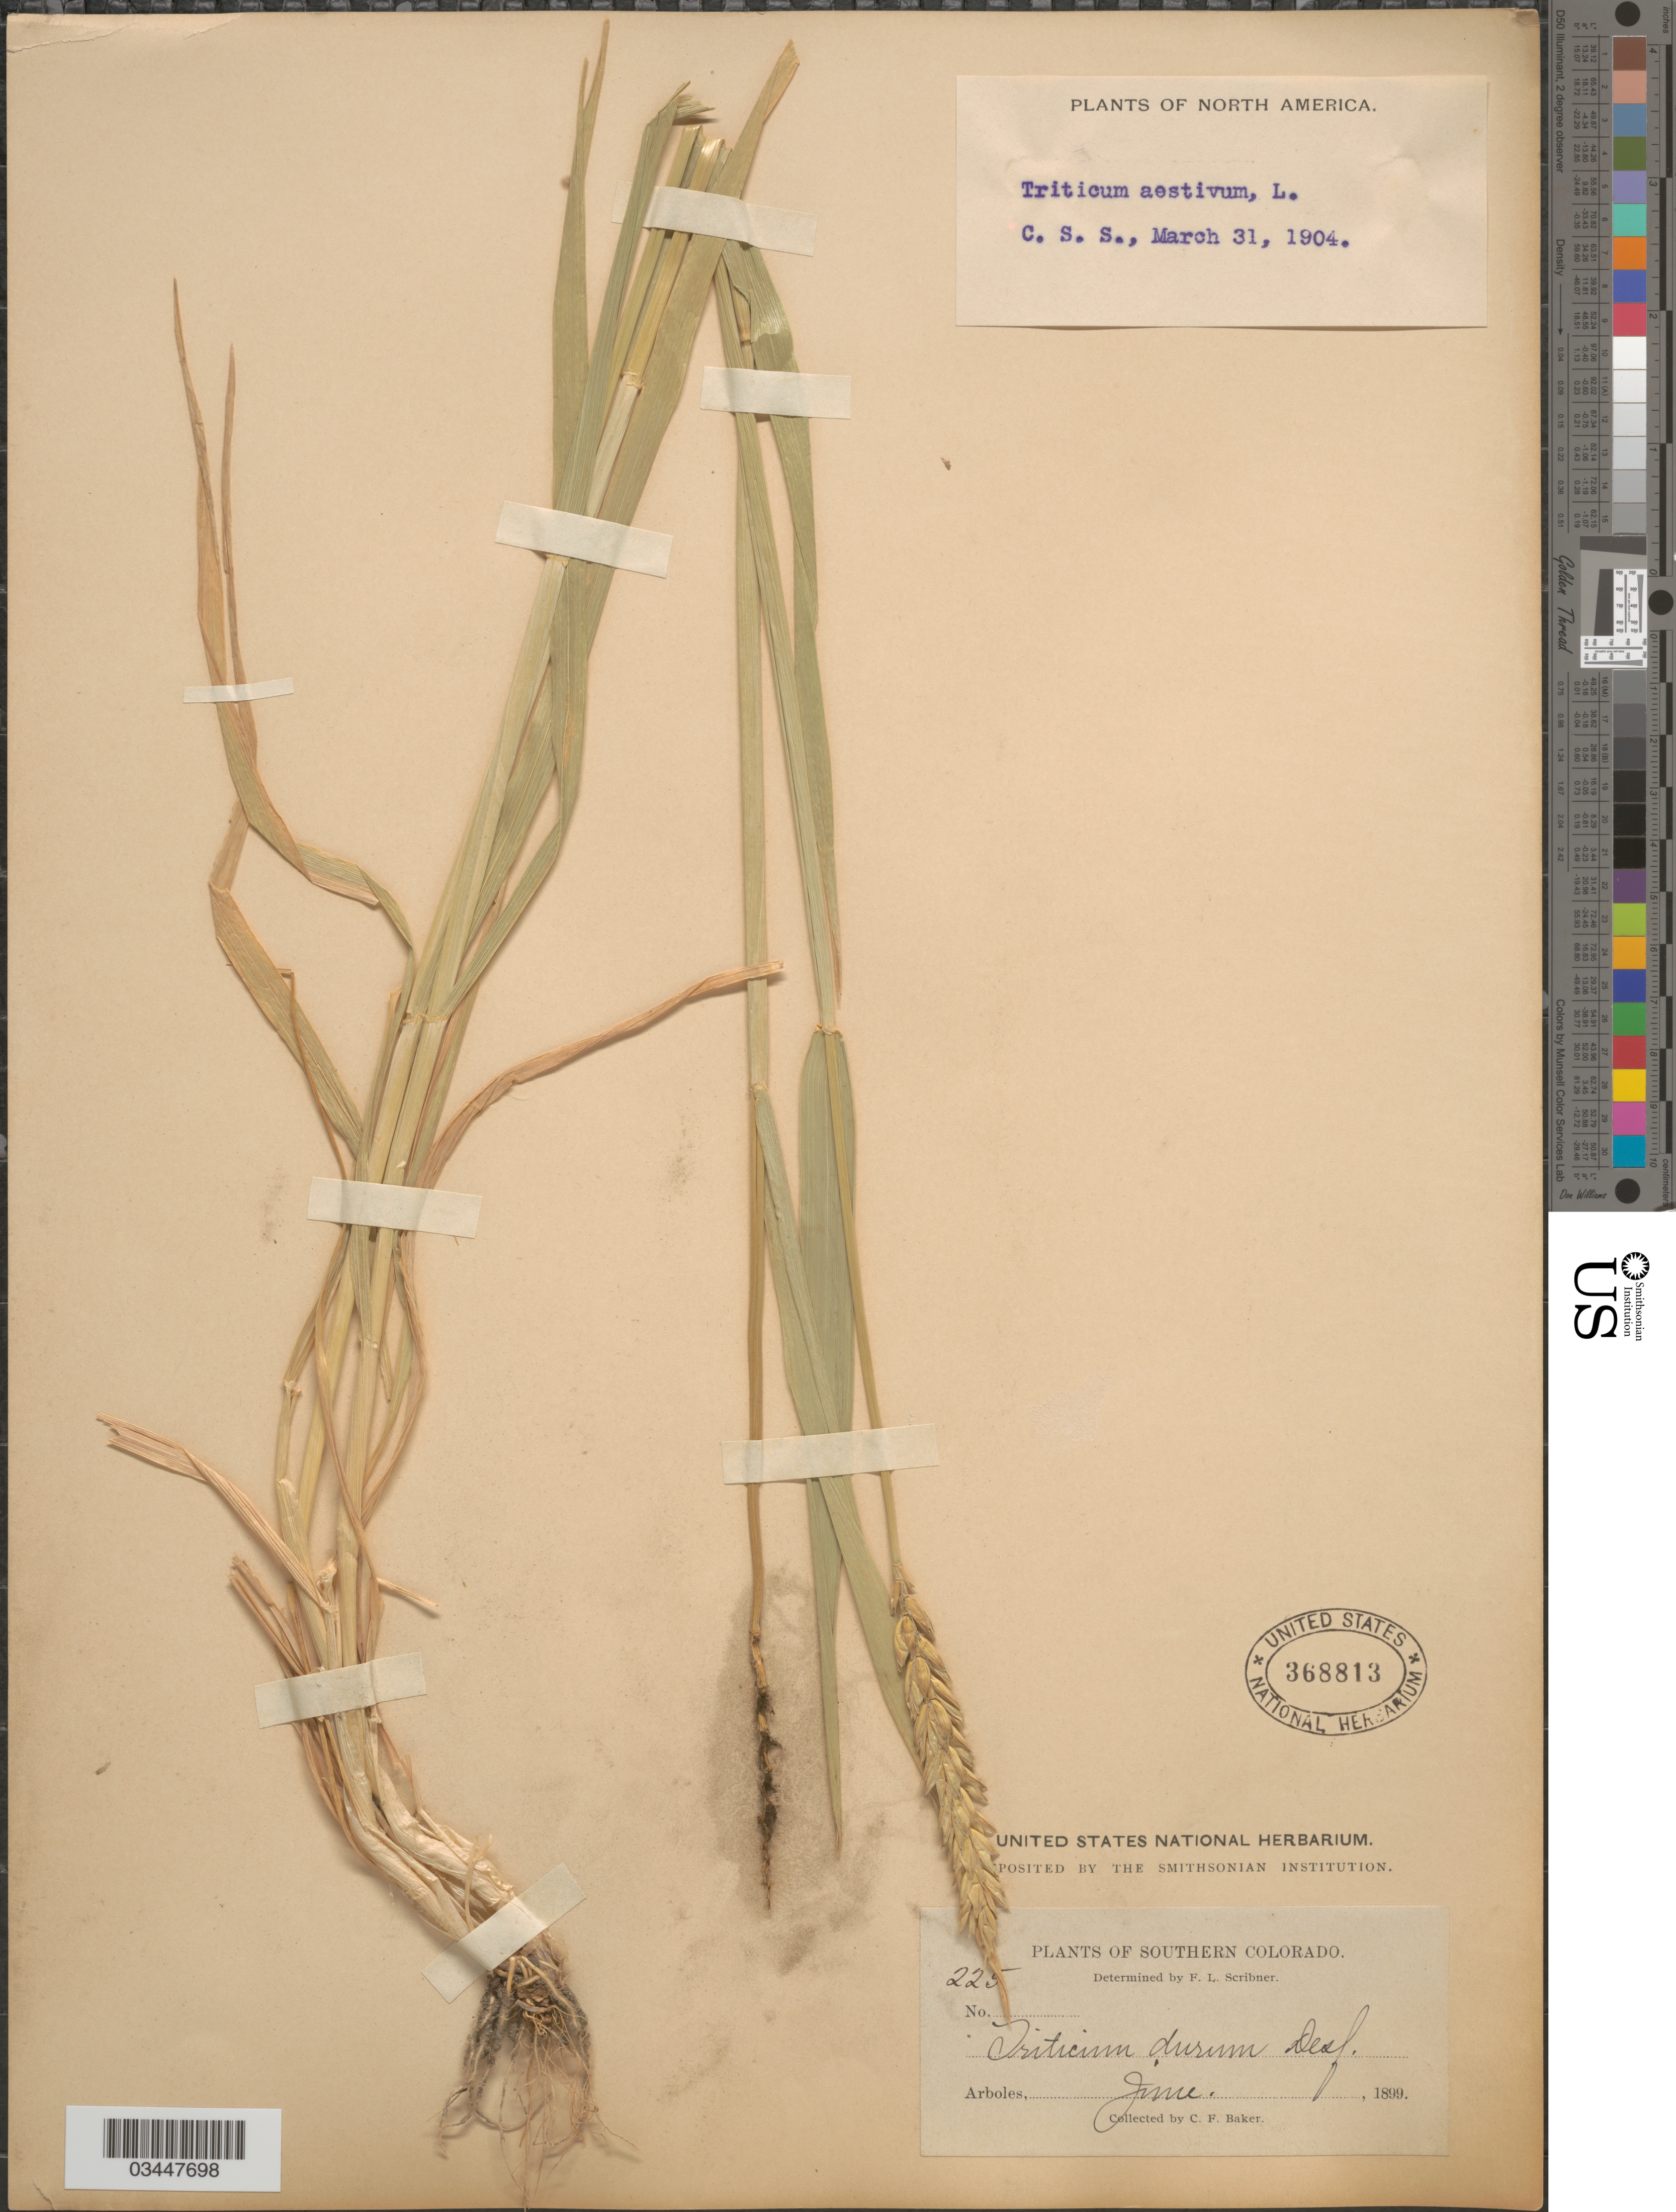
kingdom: Plantae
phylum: Tracheophyta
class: Liliopsida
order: Poales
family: Poaceae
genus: Triticum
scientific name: Triticum aestivum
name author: L.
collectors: C. F. Baker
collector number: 225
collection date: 1899-06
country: United States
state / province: Colorado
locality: Southern Colorado.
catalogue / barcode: US 368813